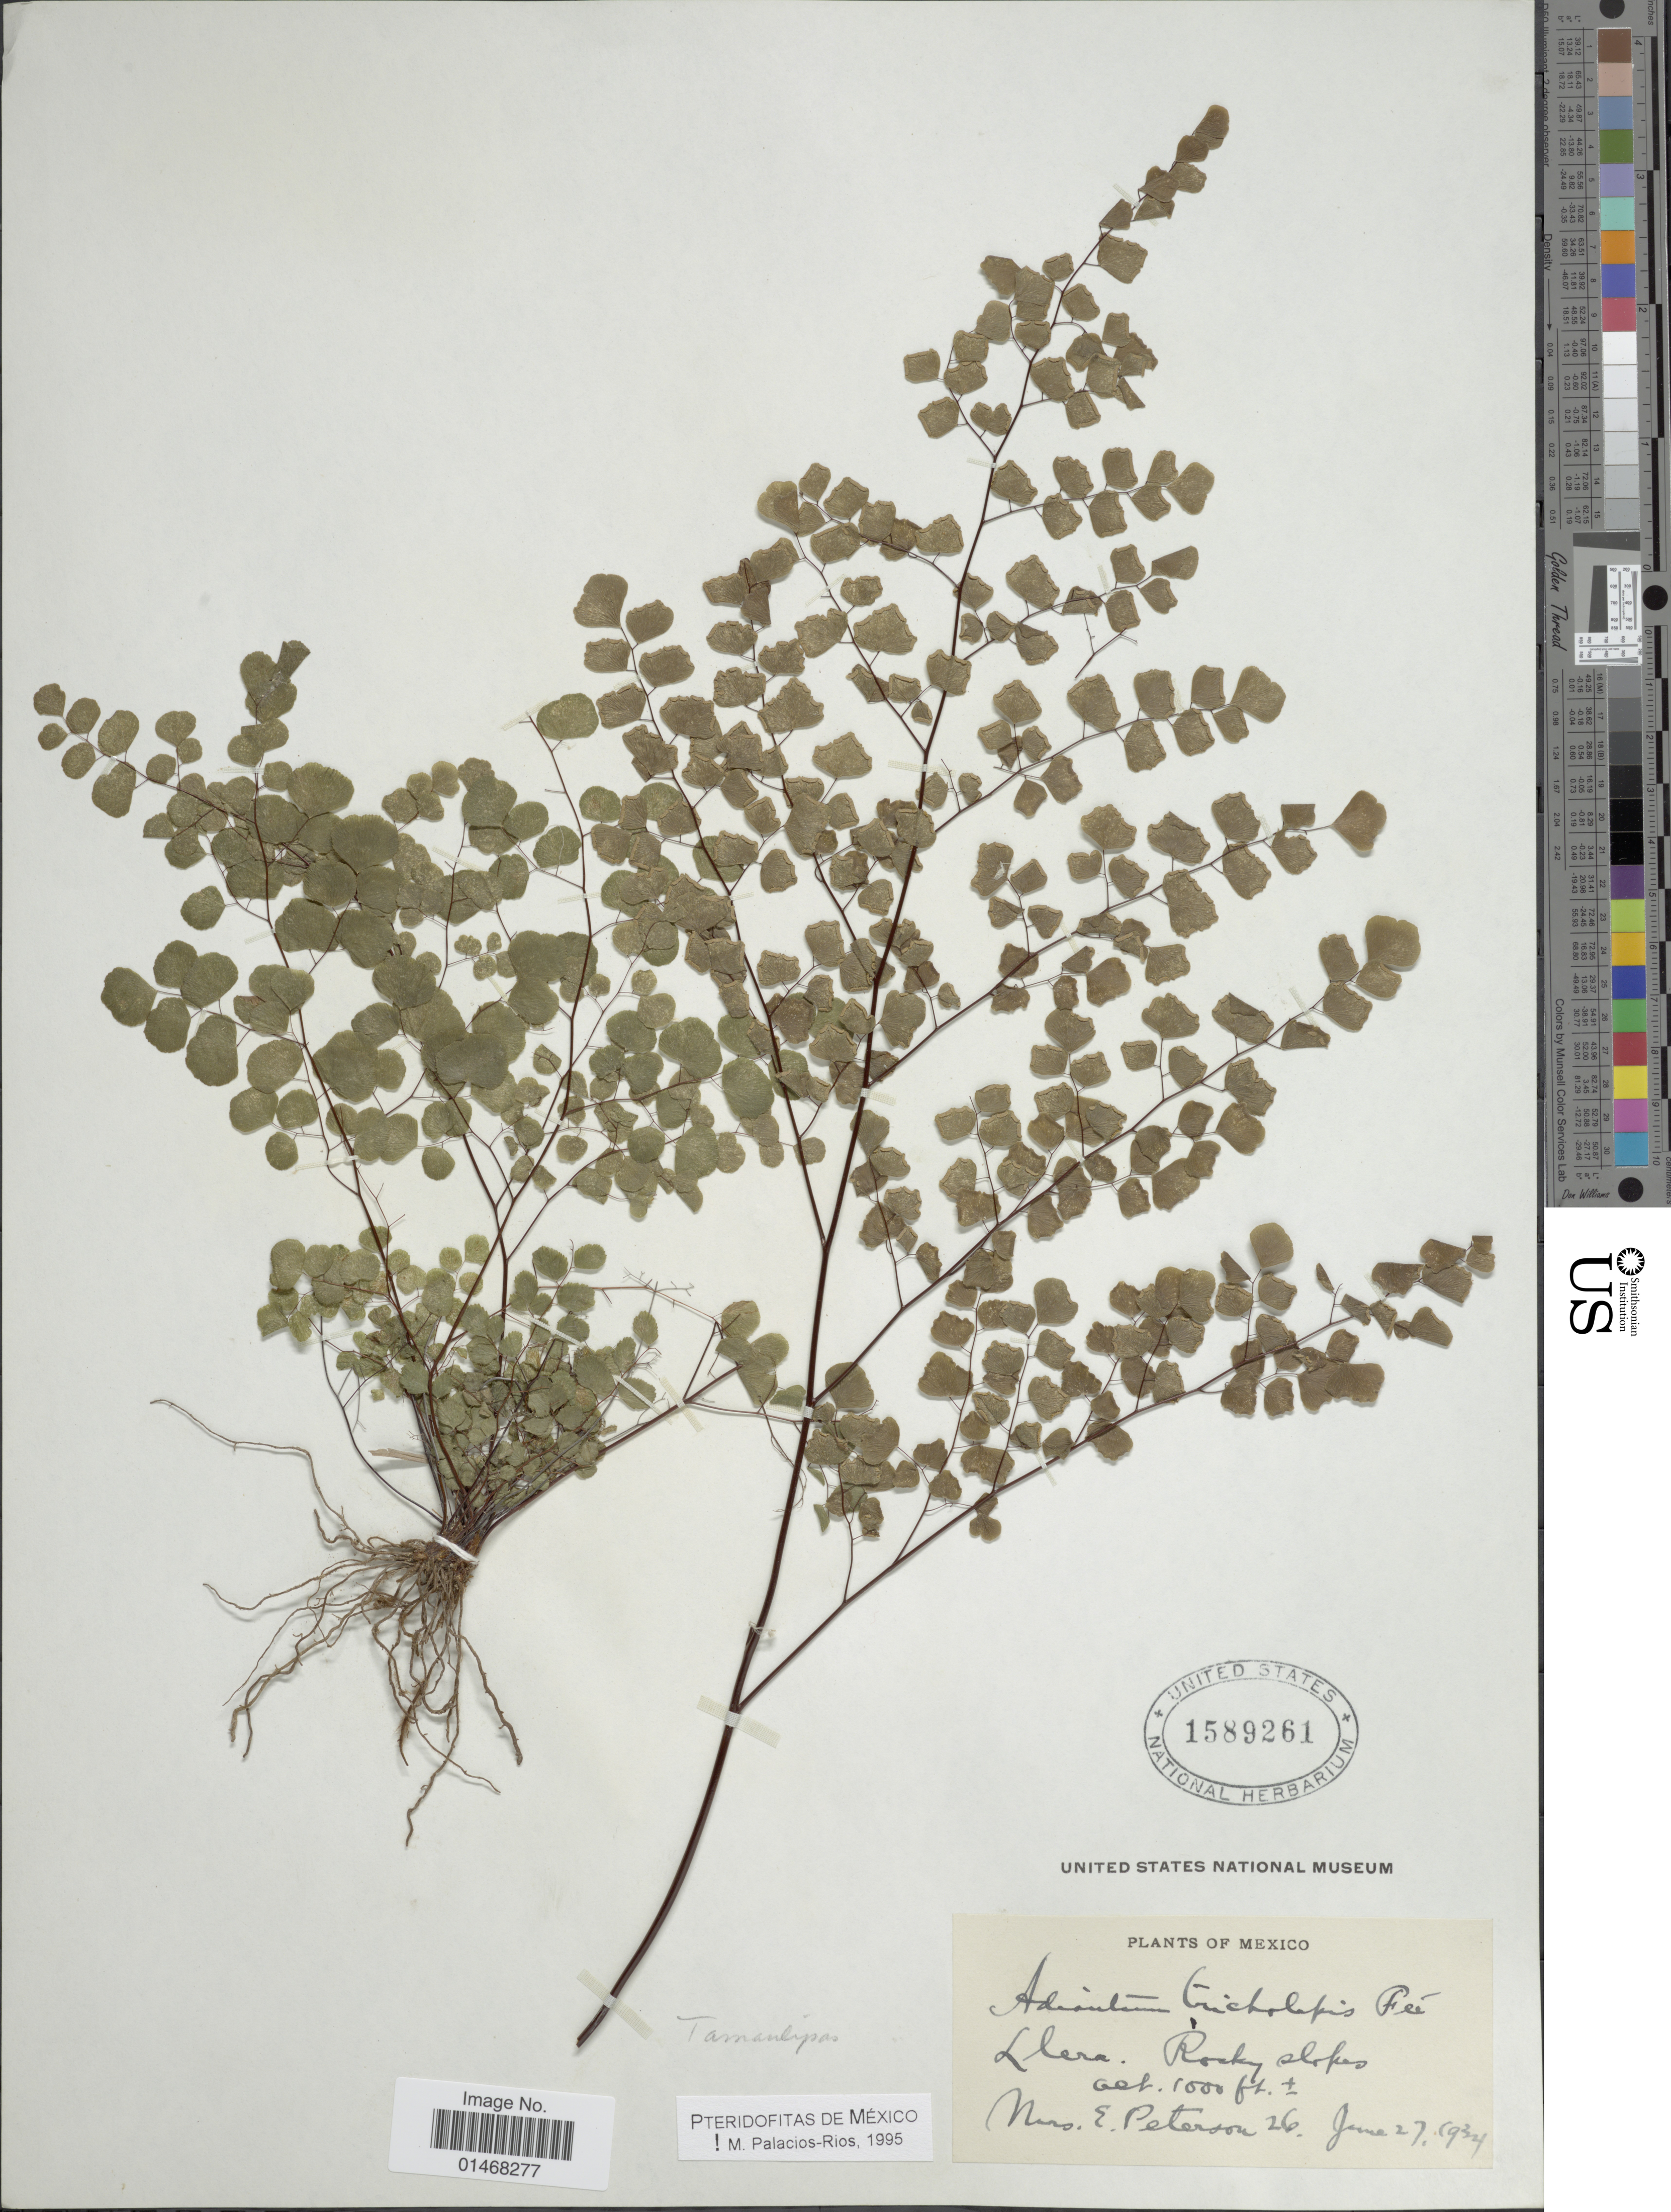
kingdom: Plantae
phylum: Tracheophyta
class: Polypodiopsida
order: Polypodiales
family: Pteridaceae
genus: Adiantum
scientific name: Adiantum tricholepis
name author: Fée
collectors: E. Peterson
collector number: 26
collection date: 1934-06-27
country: Mexico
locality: Llera. Rocky slopes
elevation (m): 305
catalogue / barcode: US 1589261